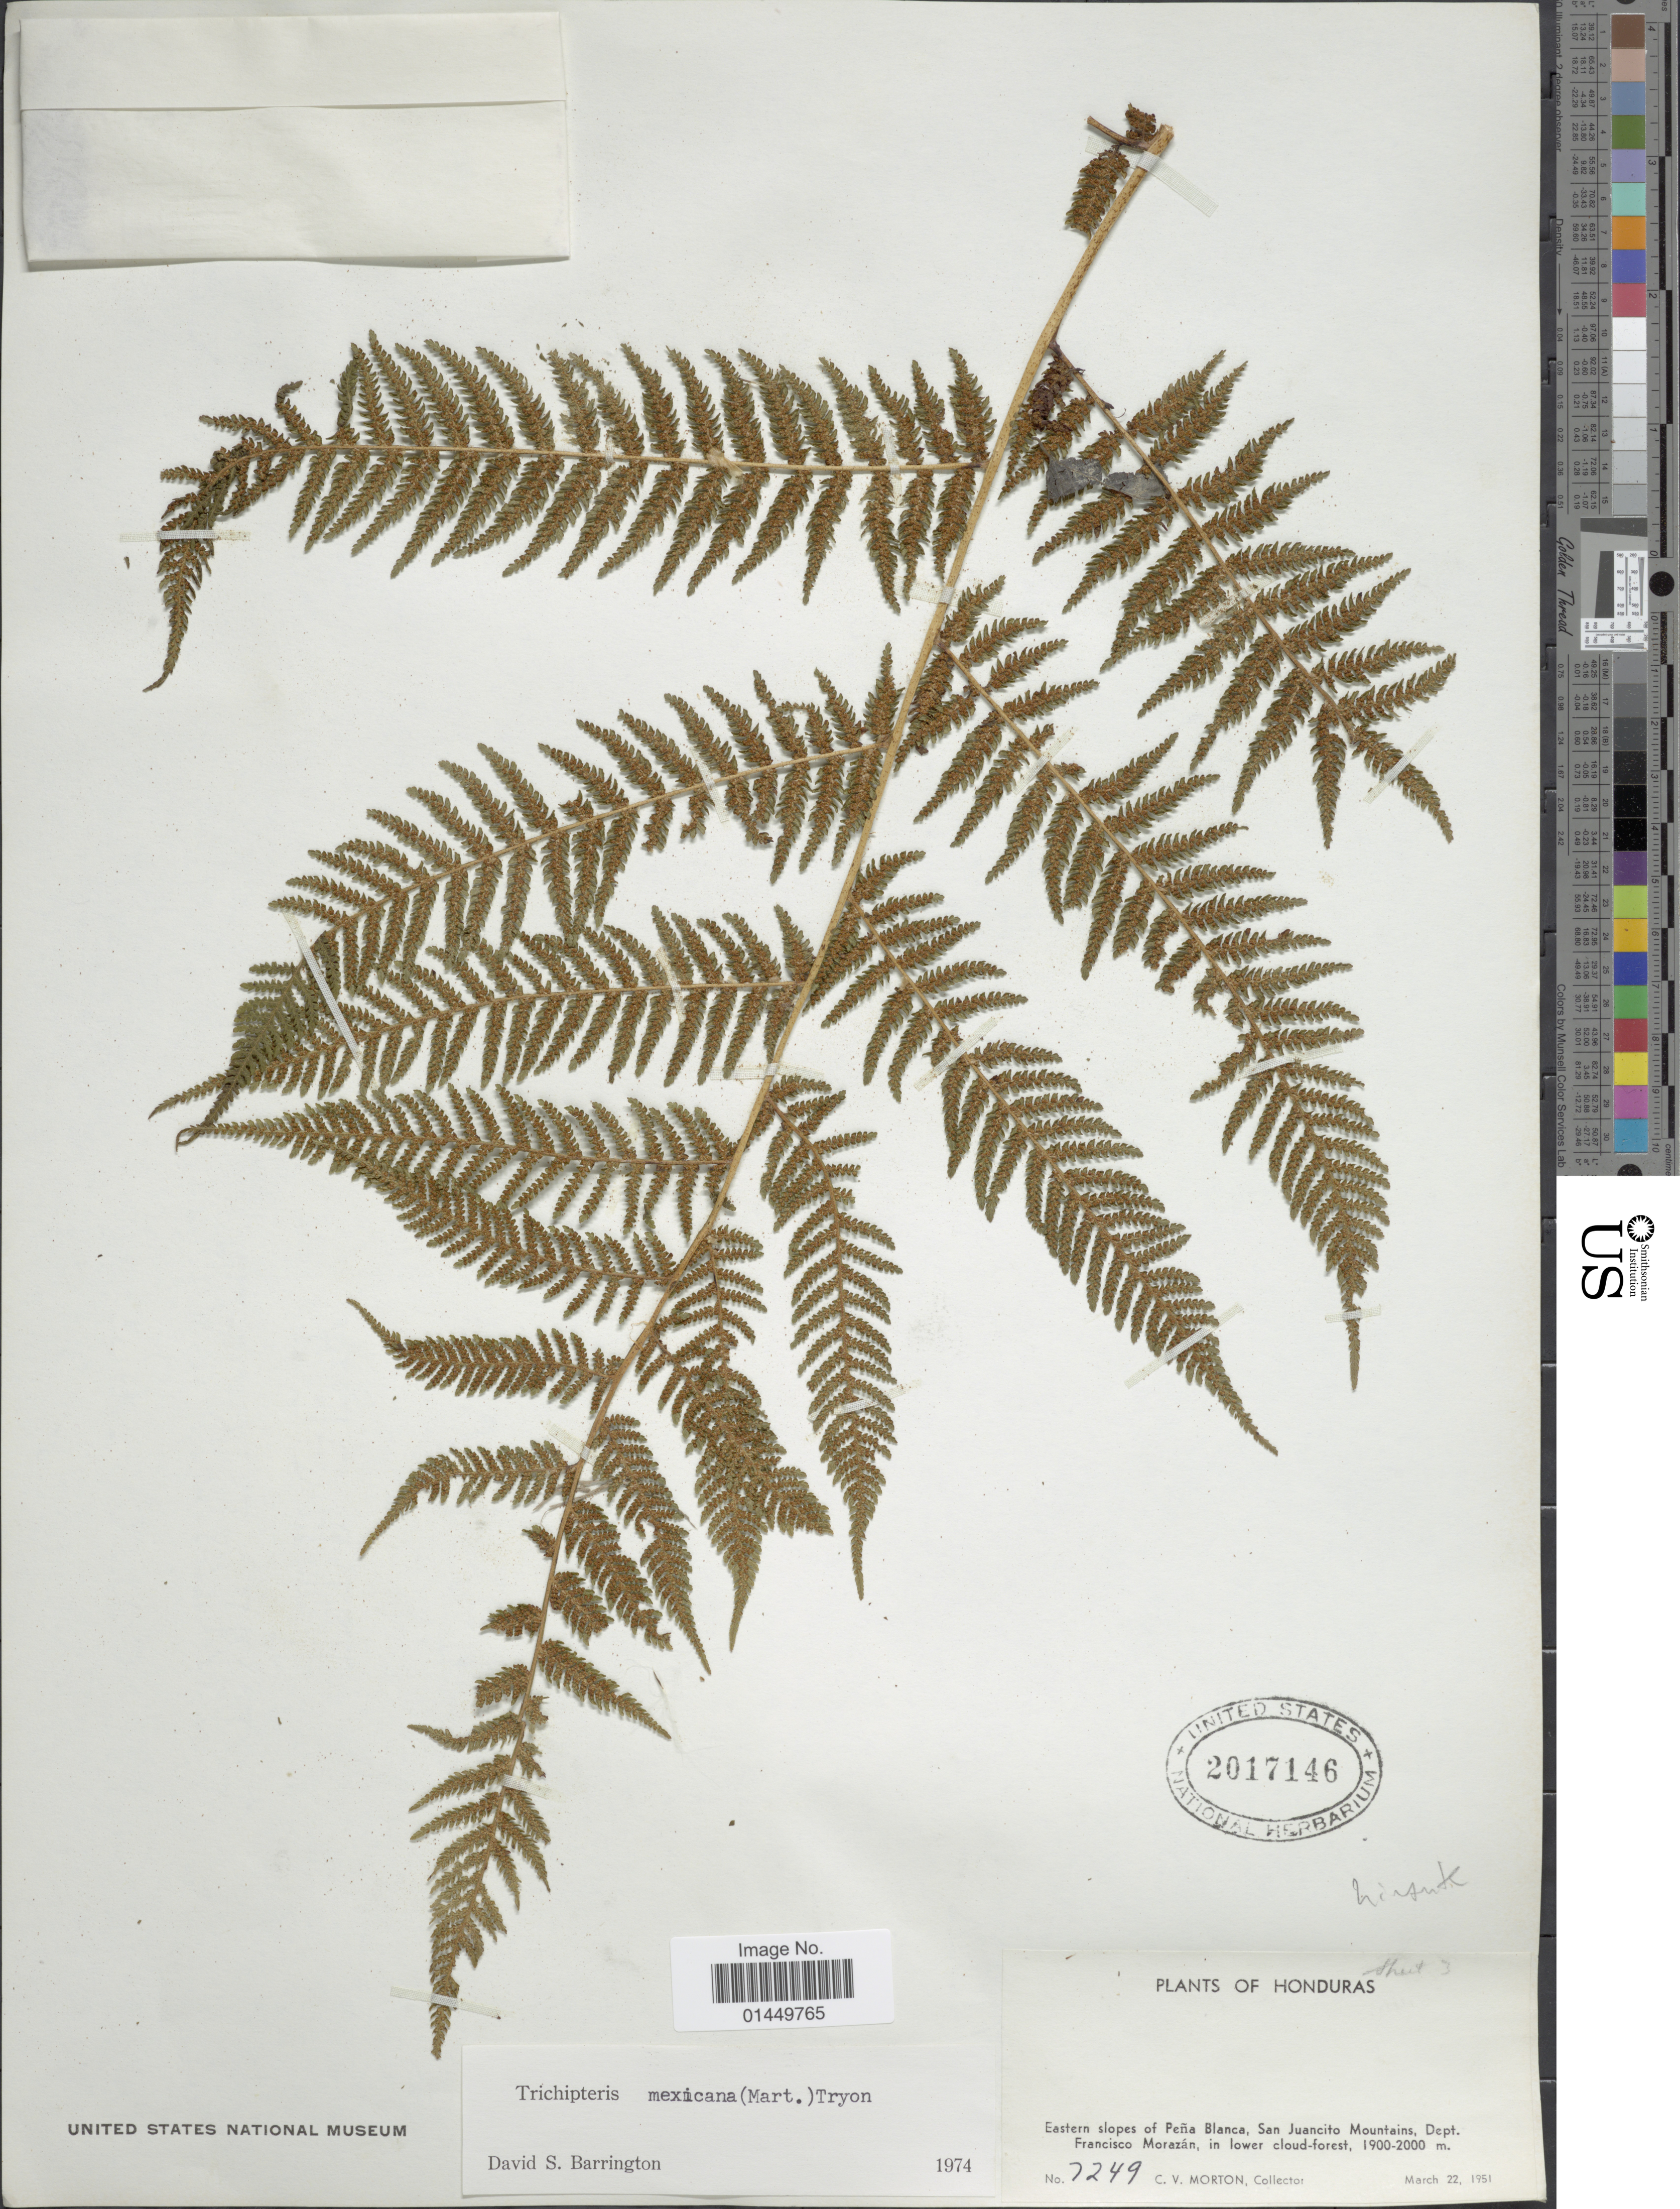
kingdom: Plantae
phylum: Tracheophyta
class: Polypodiopsida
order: Cyatheales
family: Cyatheaceae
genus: Cyathea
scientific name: Cyathea valdecrenata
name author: Domin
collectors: C. V. Morton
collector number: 7249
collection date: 1951-03-22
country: Honduras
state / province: Fco. Morazán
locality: Eastern slopes of Pena Blanca, San Juancito Mountains, Dept. Francisco Morazan, in lower cloud-forest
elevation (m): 1900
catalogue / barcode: US 2017146